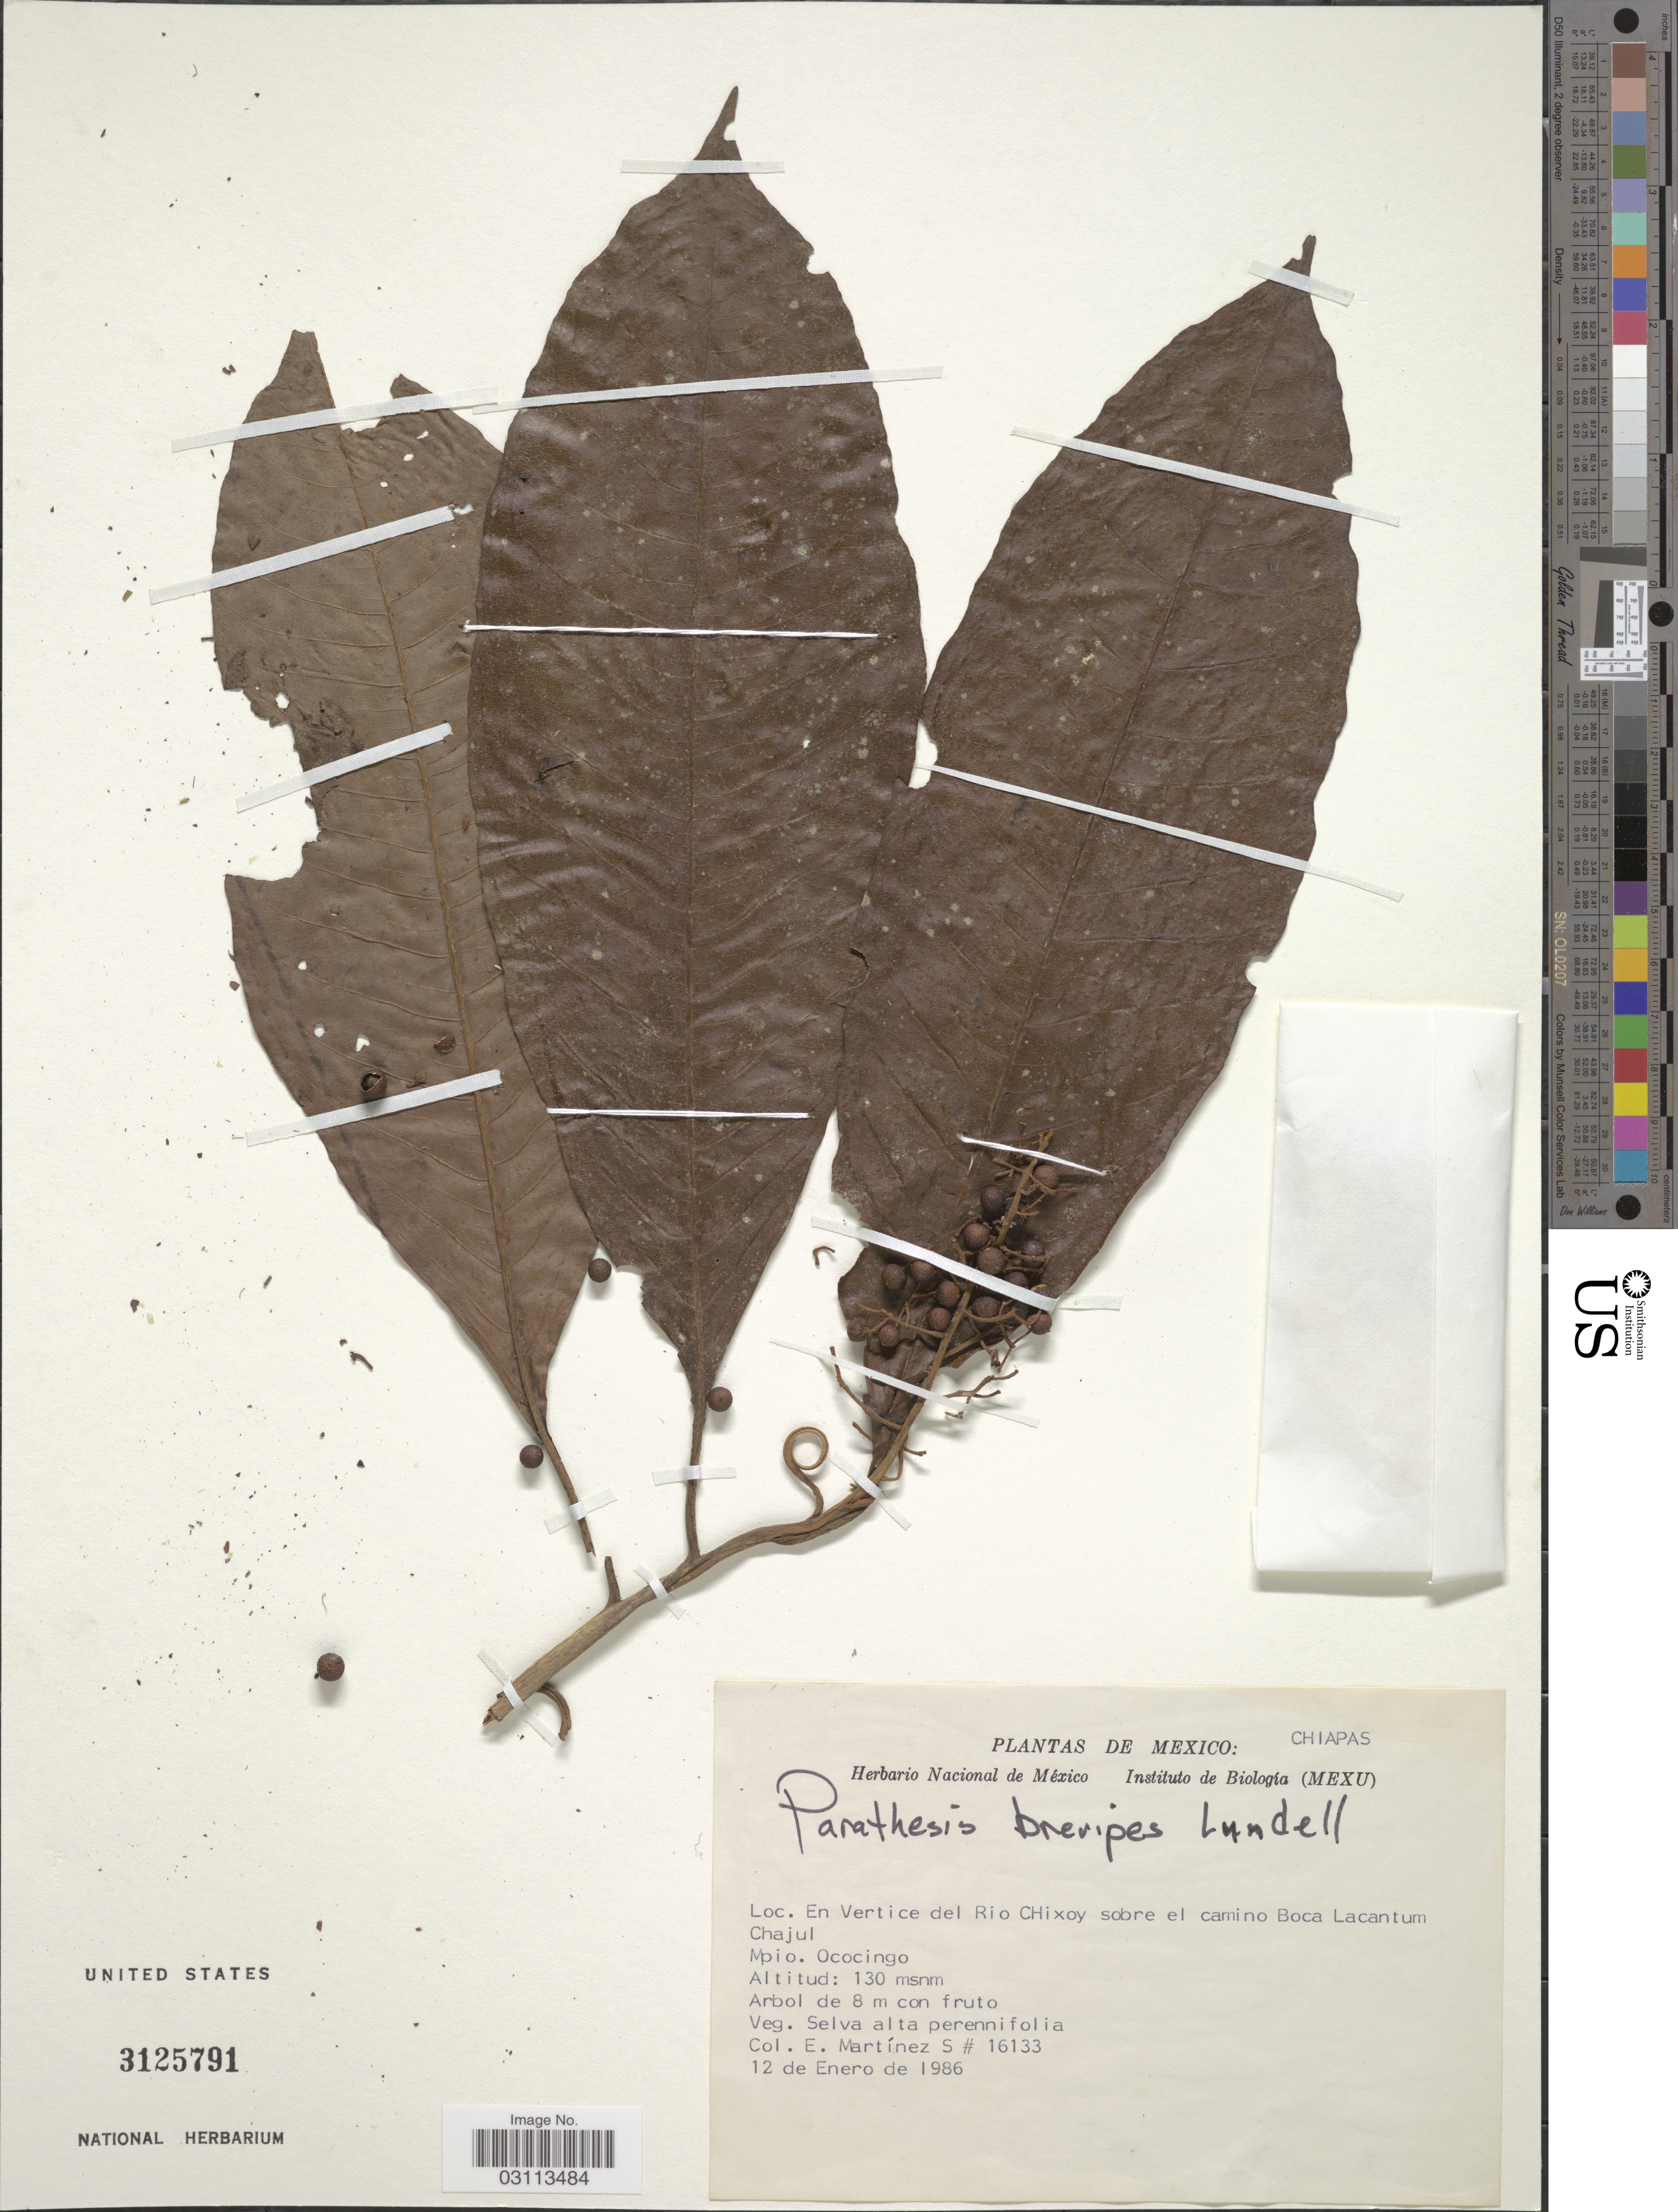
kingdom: Plantae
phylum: Tracheophyta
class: Magnoliopsida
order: Ericales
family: Primulaceae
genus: Parathesis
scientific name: Parathesis brevipes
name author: Lundell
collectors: E. M. Martínez S.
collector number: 16133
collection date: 1986-01-12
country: Mexico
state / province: Chiapas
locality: En Vertice del Rio Chixoy sobre el camino Boca Lacantum Chajul. Mpio. Ococingo.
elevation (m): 130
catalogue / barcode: US 3125791